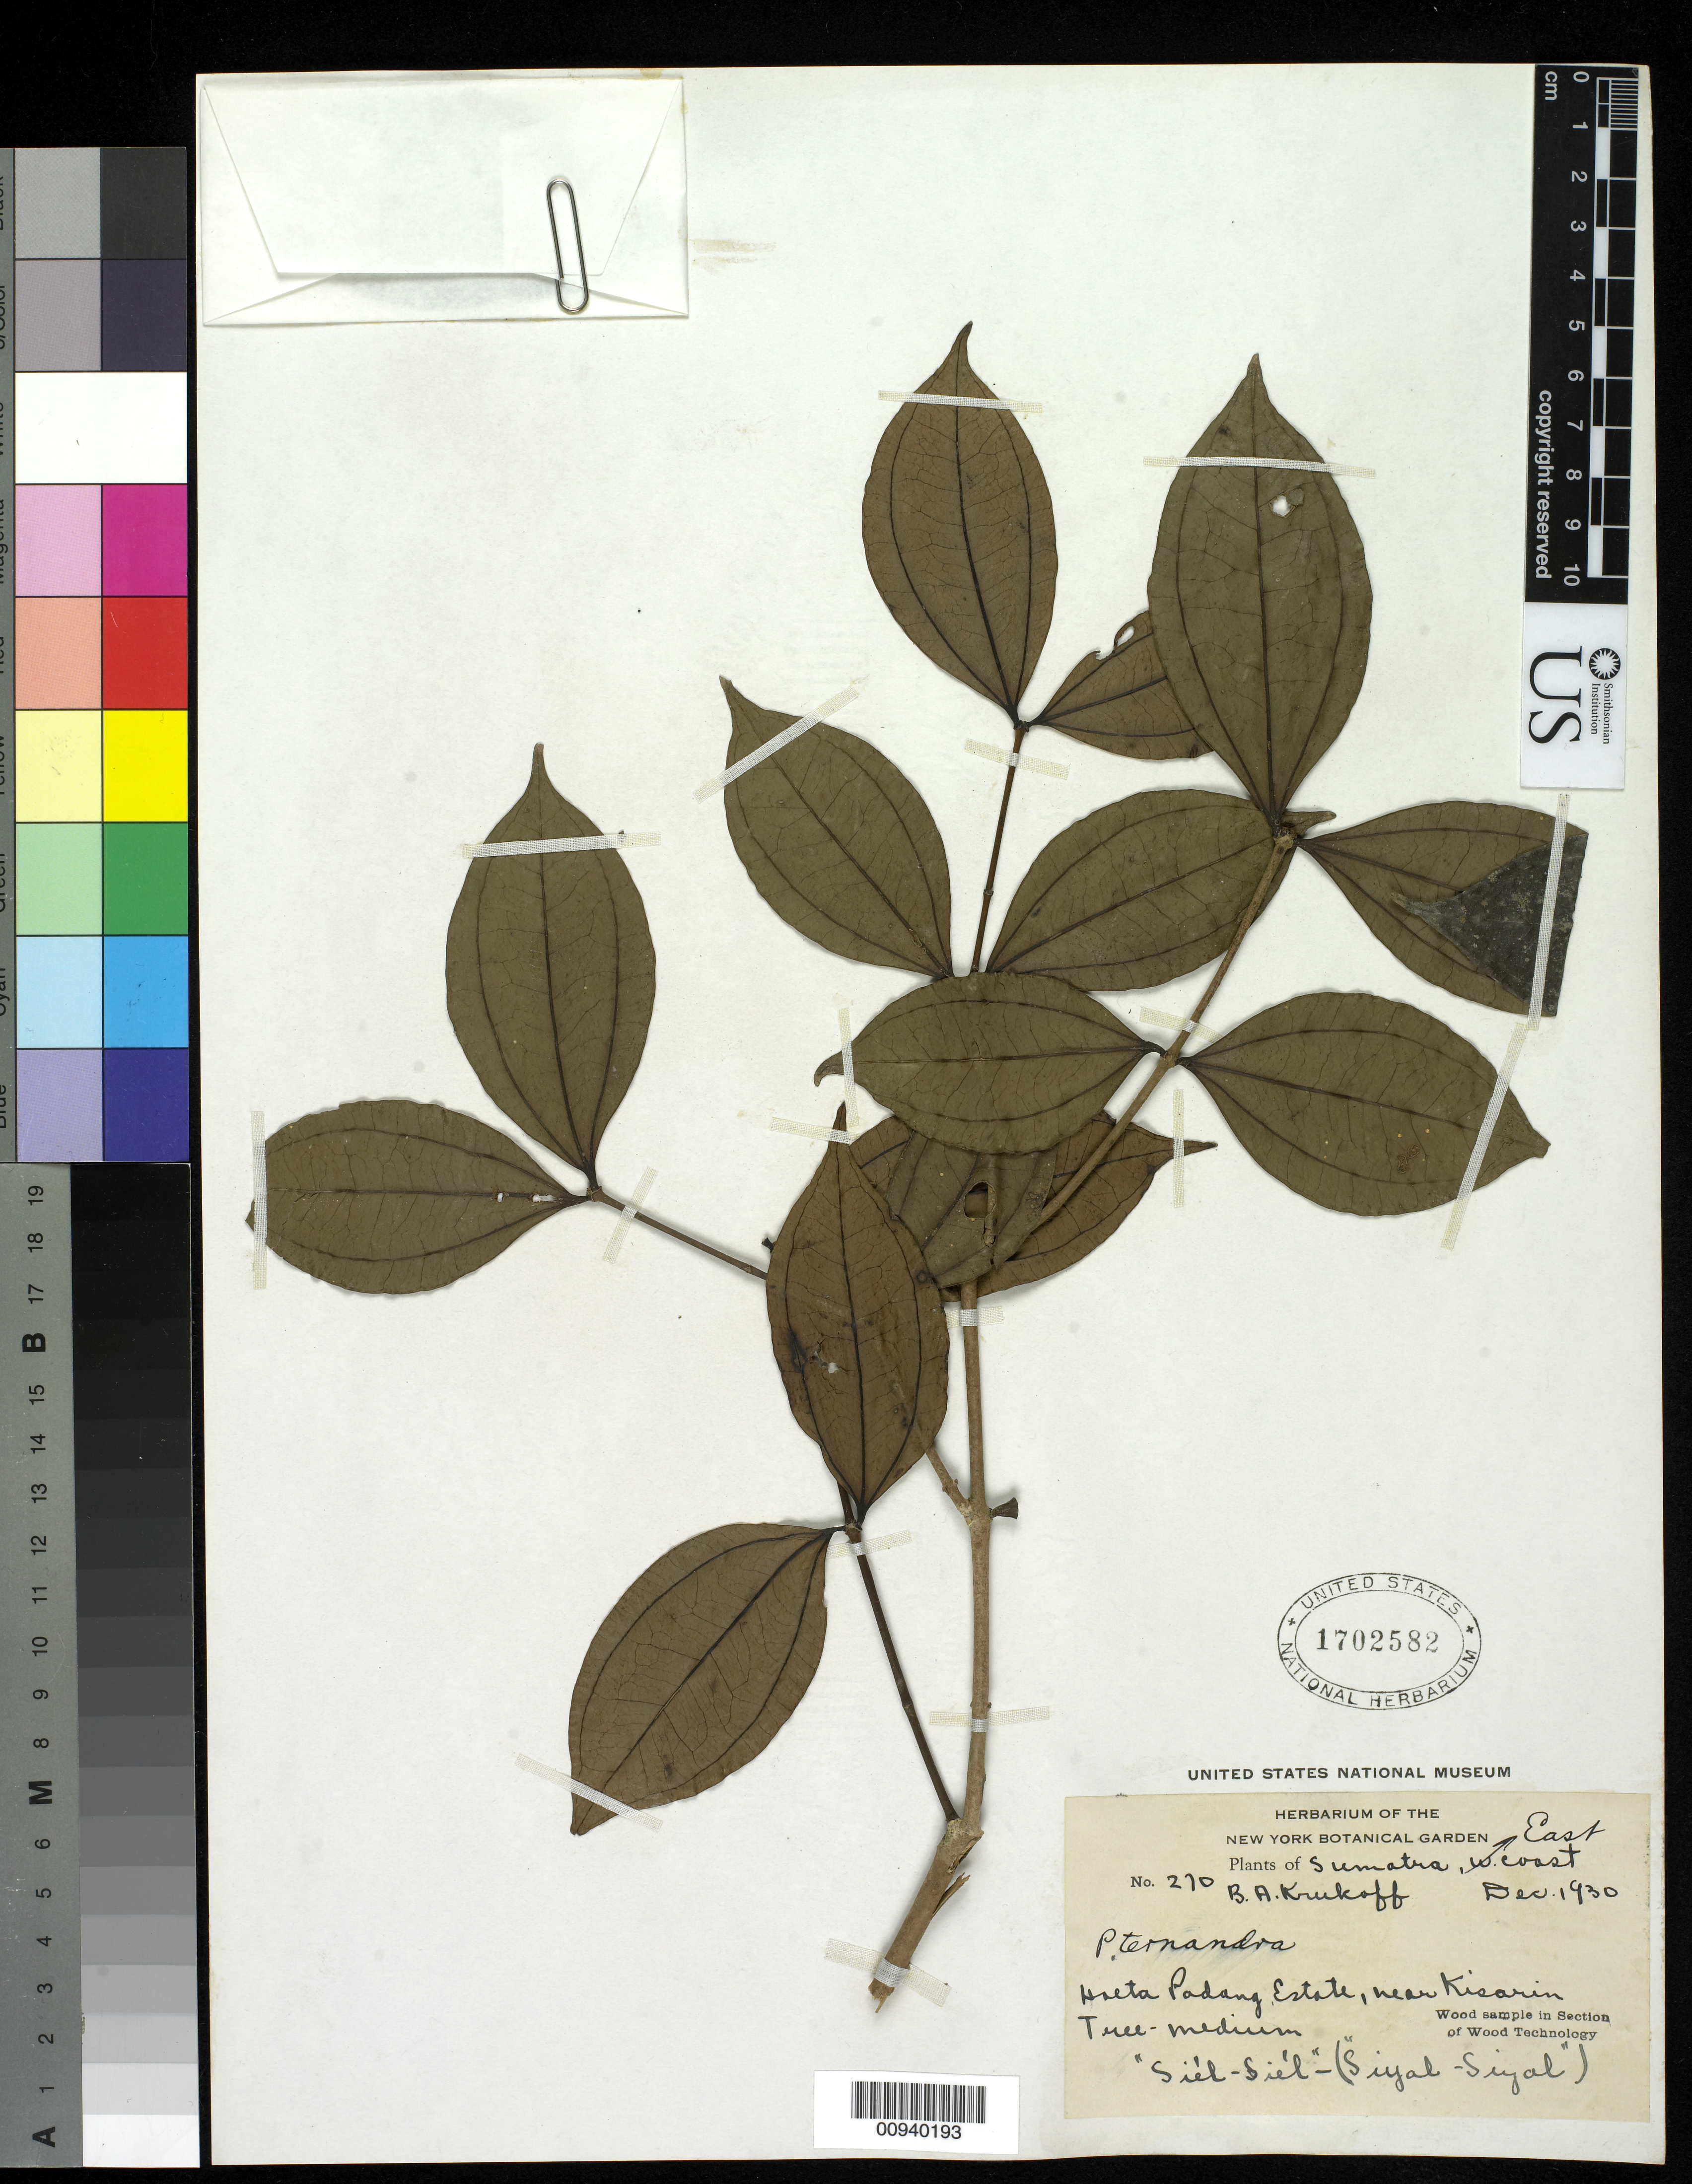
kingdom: Plantae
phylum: Tracheophyta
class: Magnoliopsida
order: Myrtales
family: Melastomataceae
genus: Pternandra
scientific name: Pternandra sp.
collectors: B. A. Krukoff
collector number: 270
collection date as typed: Dec 1930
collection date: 1930-12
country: Indonesia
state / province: Sumatra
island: Sumatra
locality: Padang Estate, near Kisarin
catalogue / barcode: US 1702582